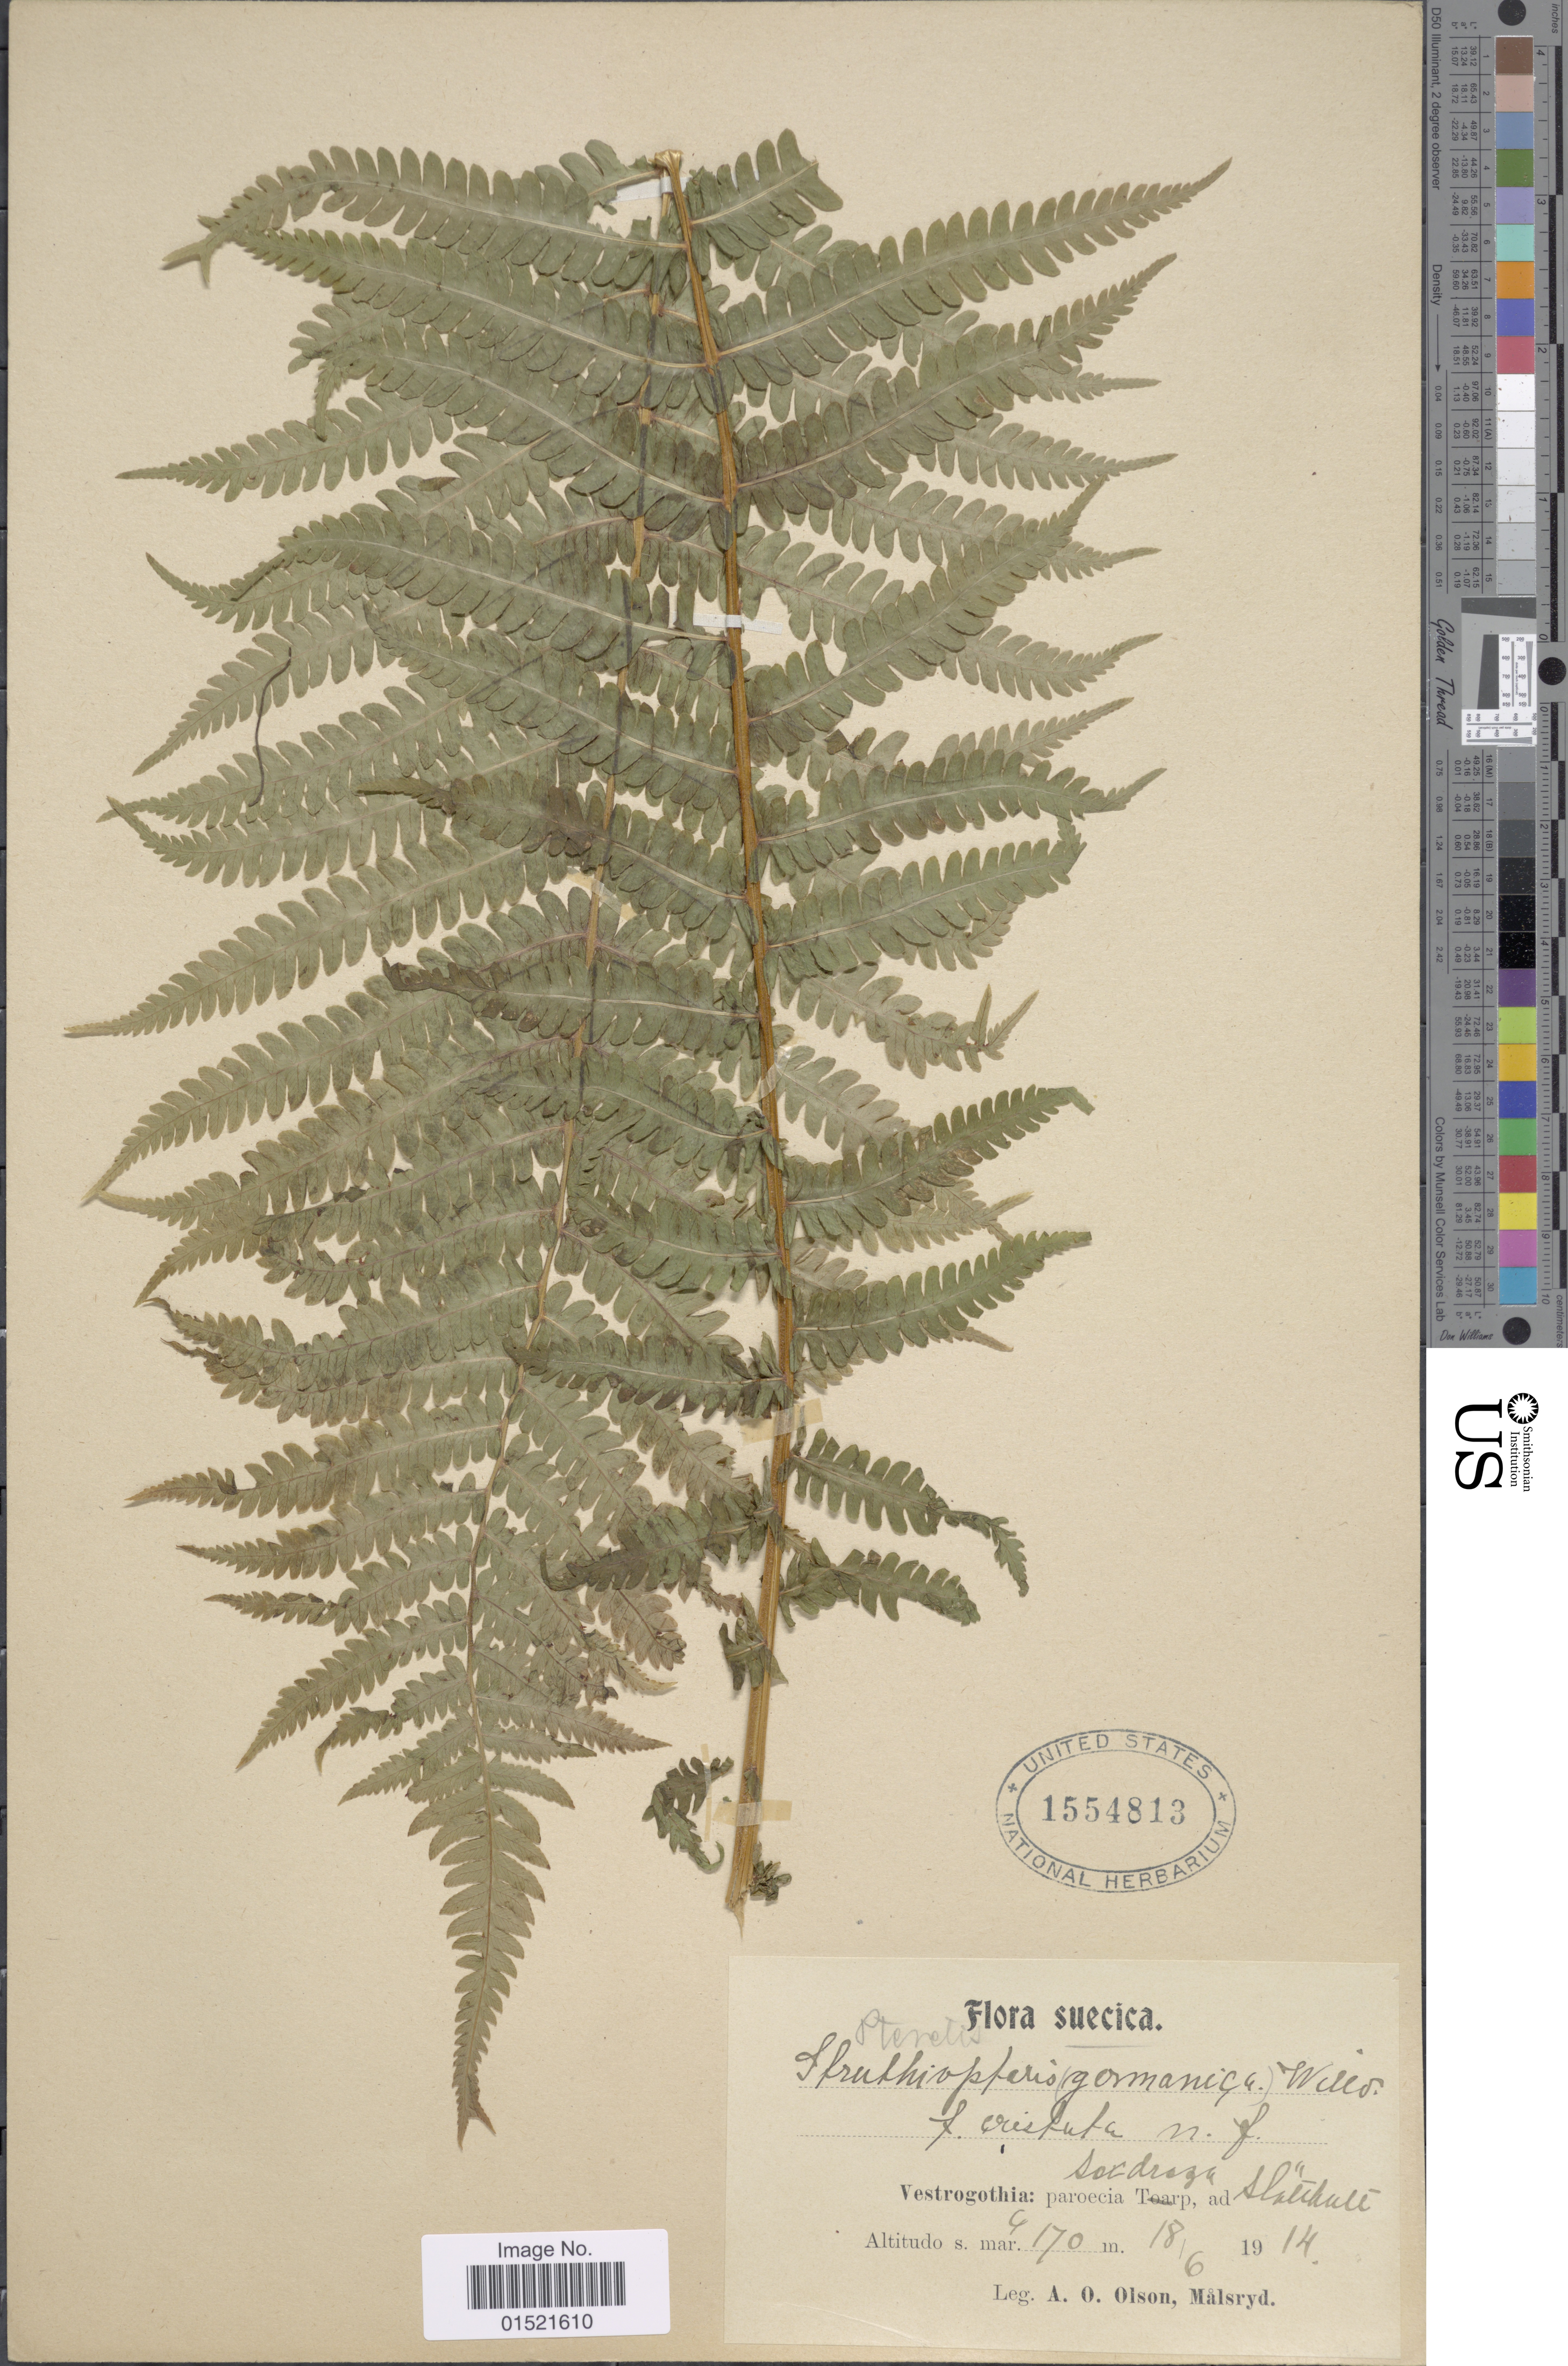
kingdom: Plantae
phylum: Tracheophyta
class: Polypodiopsida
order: Polypodiales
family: Onocleaceae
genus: Matteuccia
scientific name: Matteuccia struthiopteris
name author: (L.) Tod.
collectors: A. Olson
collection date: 1914-06-18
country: Sweden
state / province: Västra Götaland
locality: Sexdrega sn, Slätthult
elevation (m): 170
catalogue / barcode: US 1554813